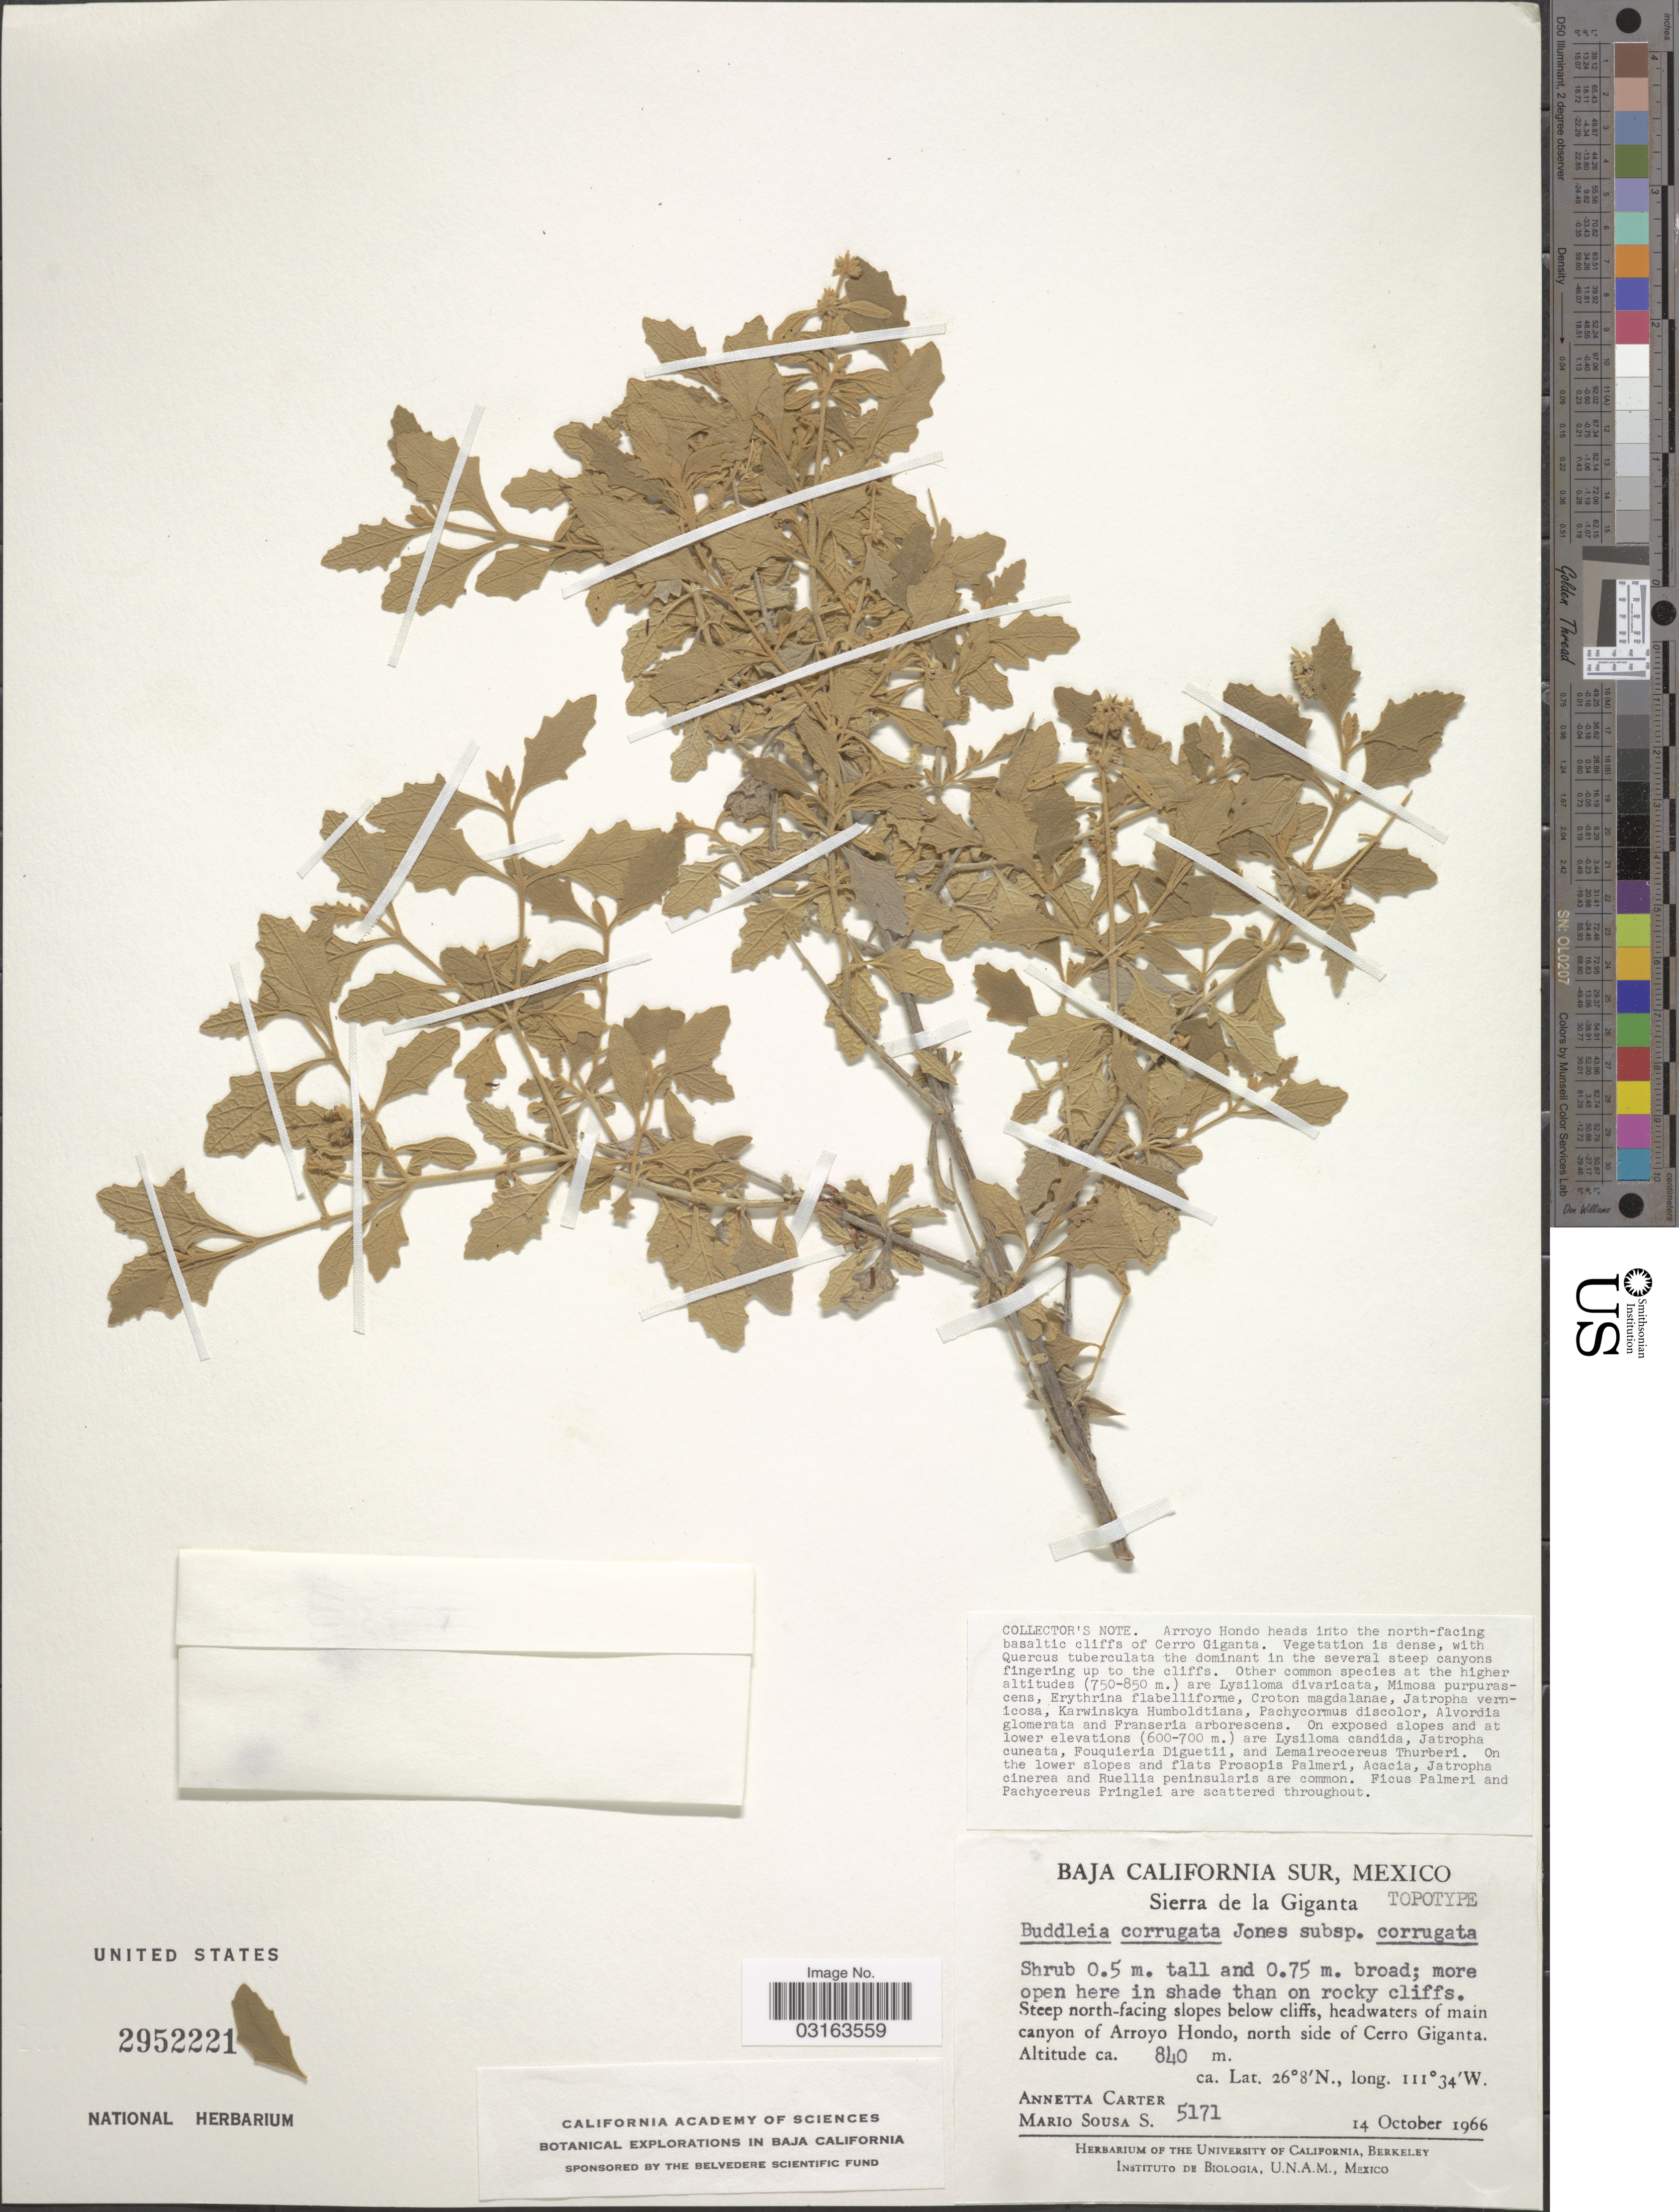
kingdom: Plantae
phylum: Tracheophyta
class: Magnoliopsida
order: Lamiales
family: Scrophulariaceae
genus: Buddleja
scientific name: Buddleja corrugata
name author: M.E. Jones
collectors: A. Carter & M. Sousa S.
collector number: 5171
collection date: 1966-10-14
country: Mexico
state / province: Baja California Sur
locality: Sierra de la Giganta. Steep north-facing slopes below cliffs, headwaters of main canyon of Arroyo Hondo, north side of Cerro Giganta.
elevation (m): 840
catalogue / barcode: US 2952221